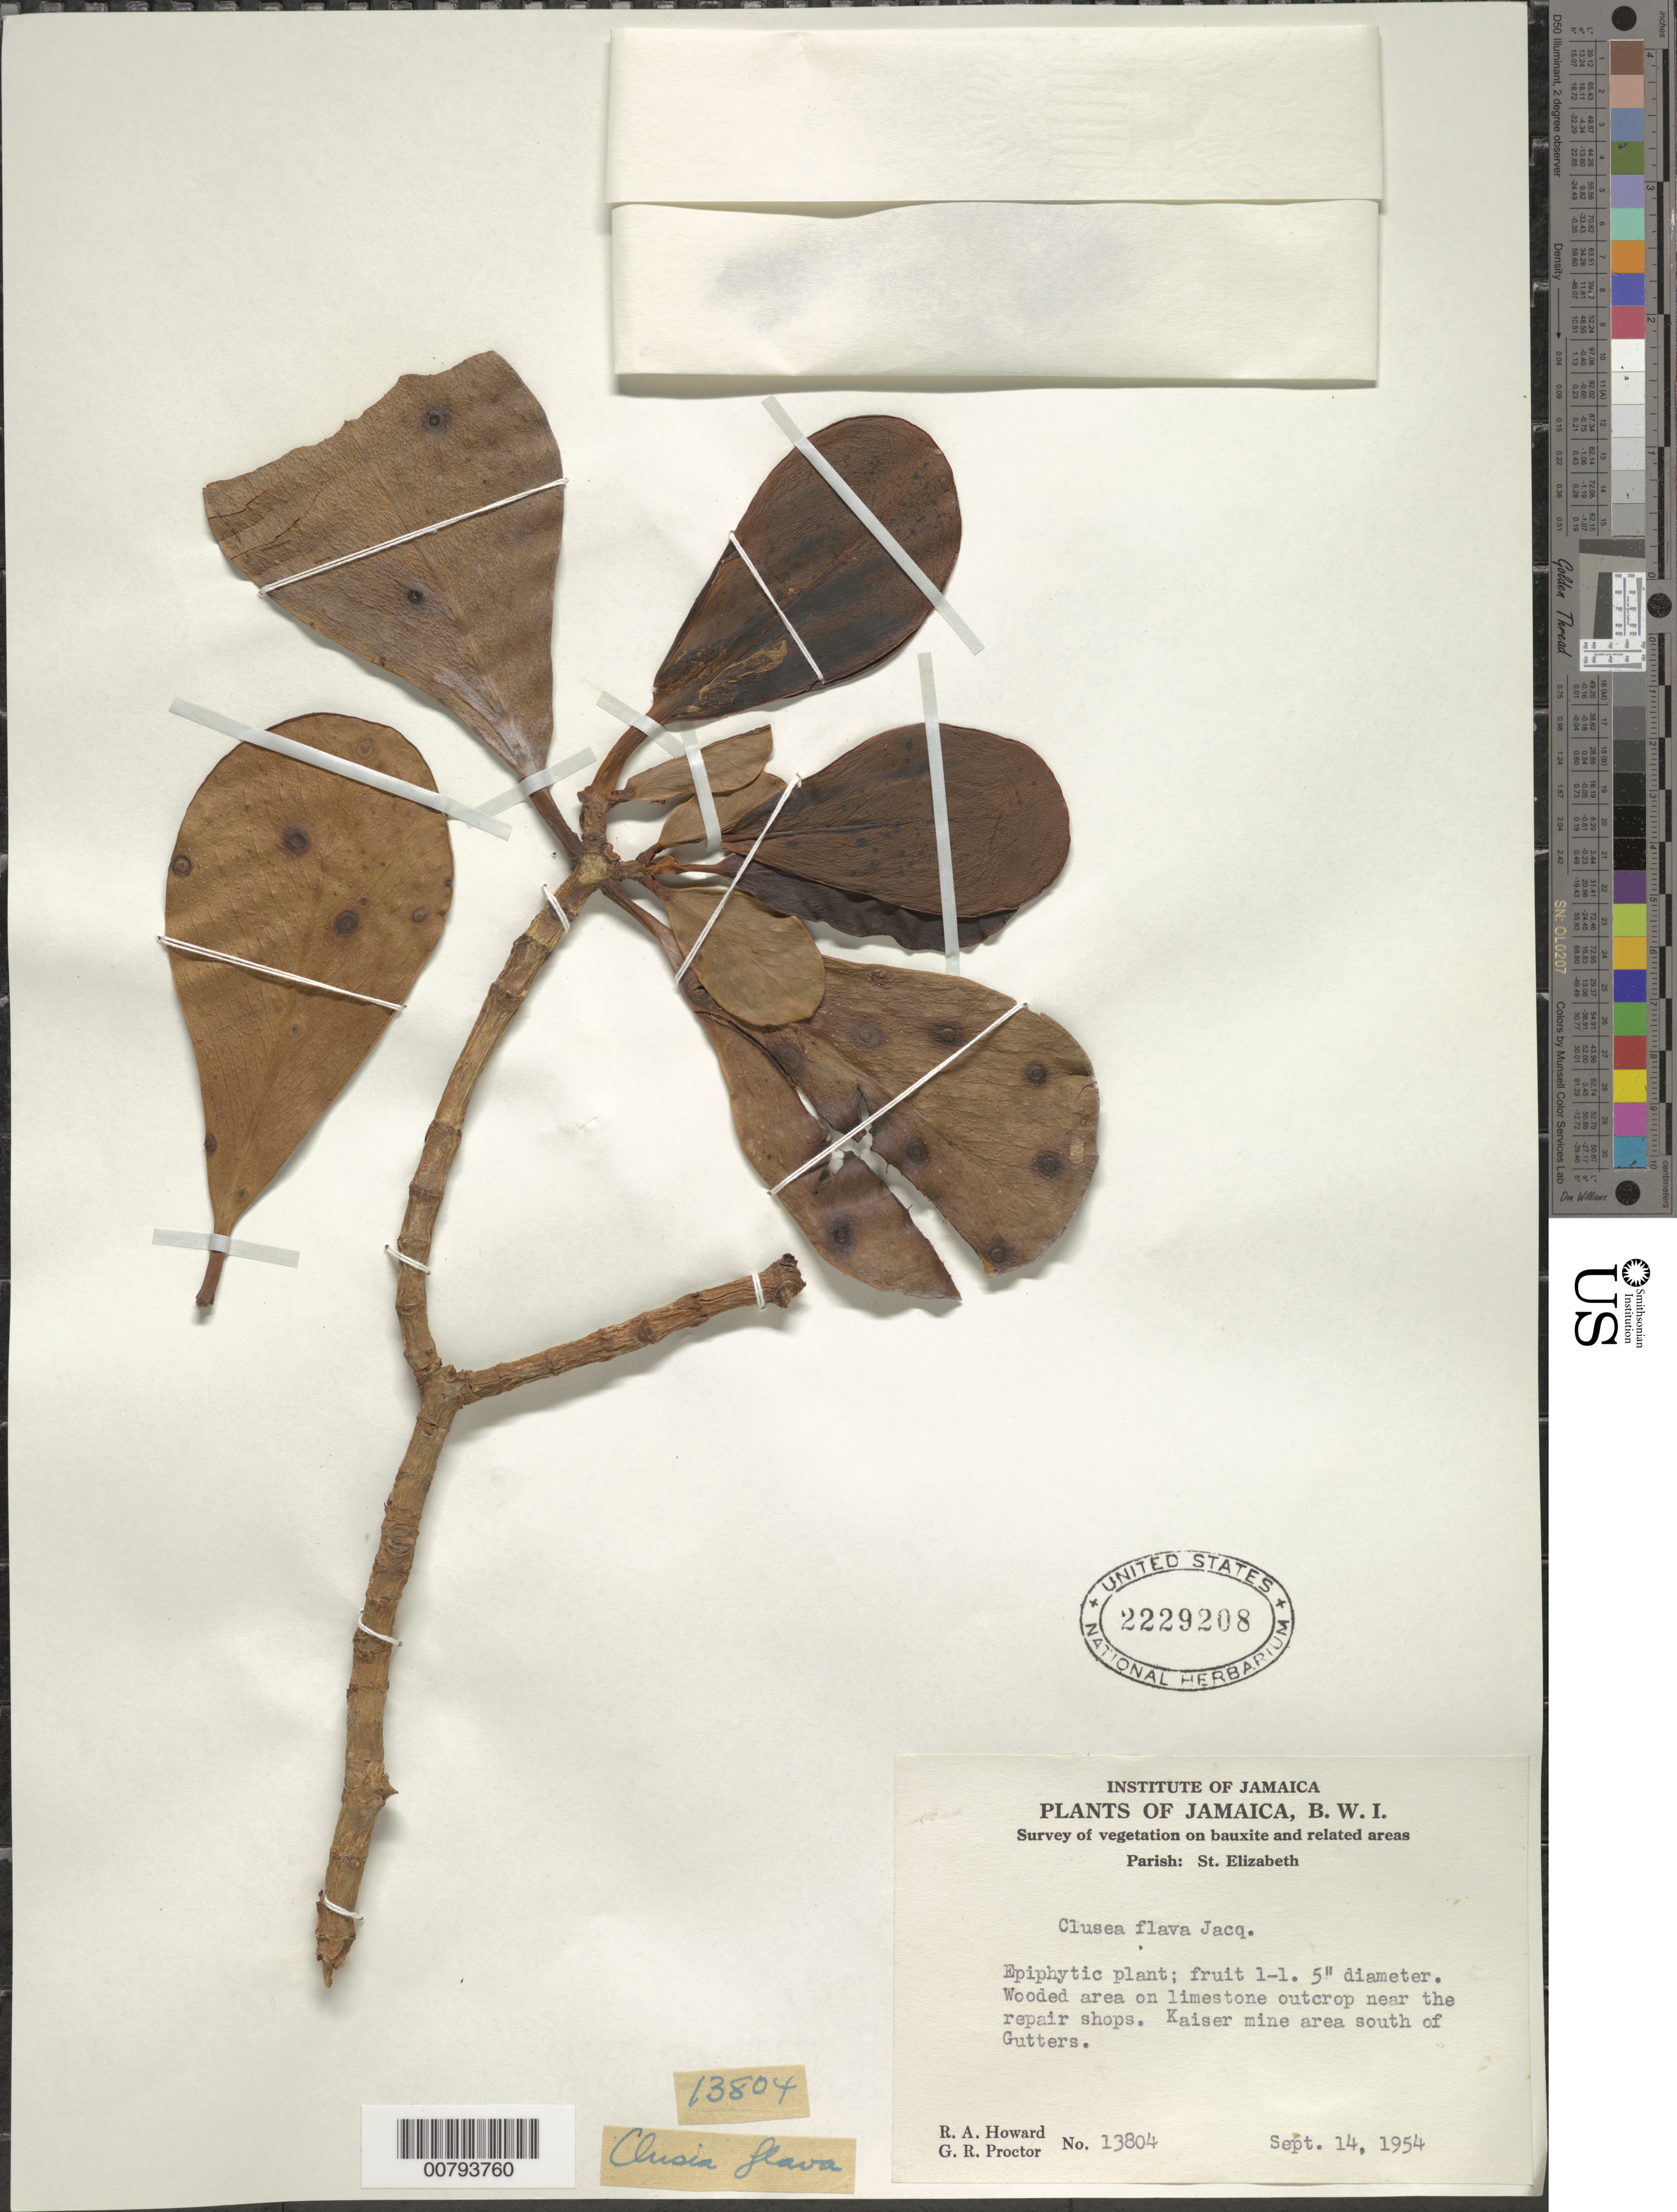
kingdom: Plantae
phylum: Tracheophyta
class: Magnoliopsida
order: Malpighiales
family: Clusiaceae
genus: Clusia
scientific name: Clusia flava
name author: Jacq.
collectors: R. A. Howard & G. R. Proctor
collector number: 13804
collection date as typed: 14 Sep 1954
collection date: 1954-09-14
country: Jamaica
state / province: Saint Elizabeth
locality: Kaiser mine area south of Gutters, near the repair shops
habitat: Wooded area on limestone outcrop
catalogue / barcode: US 2229208